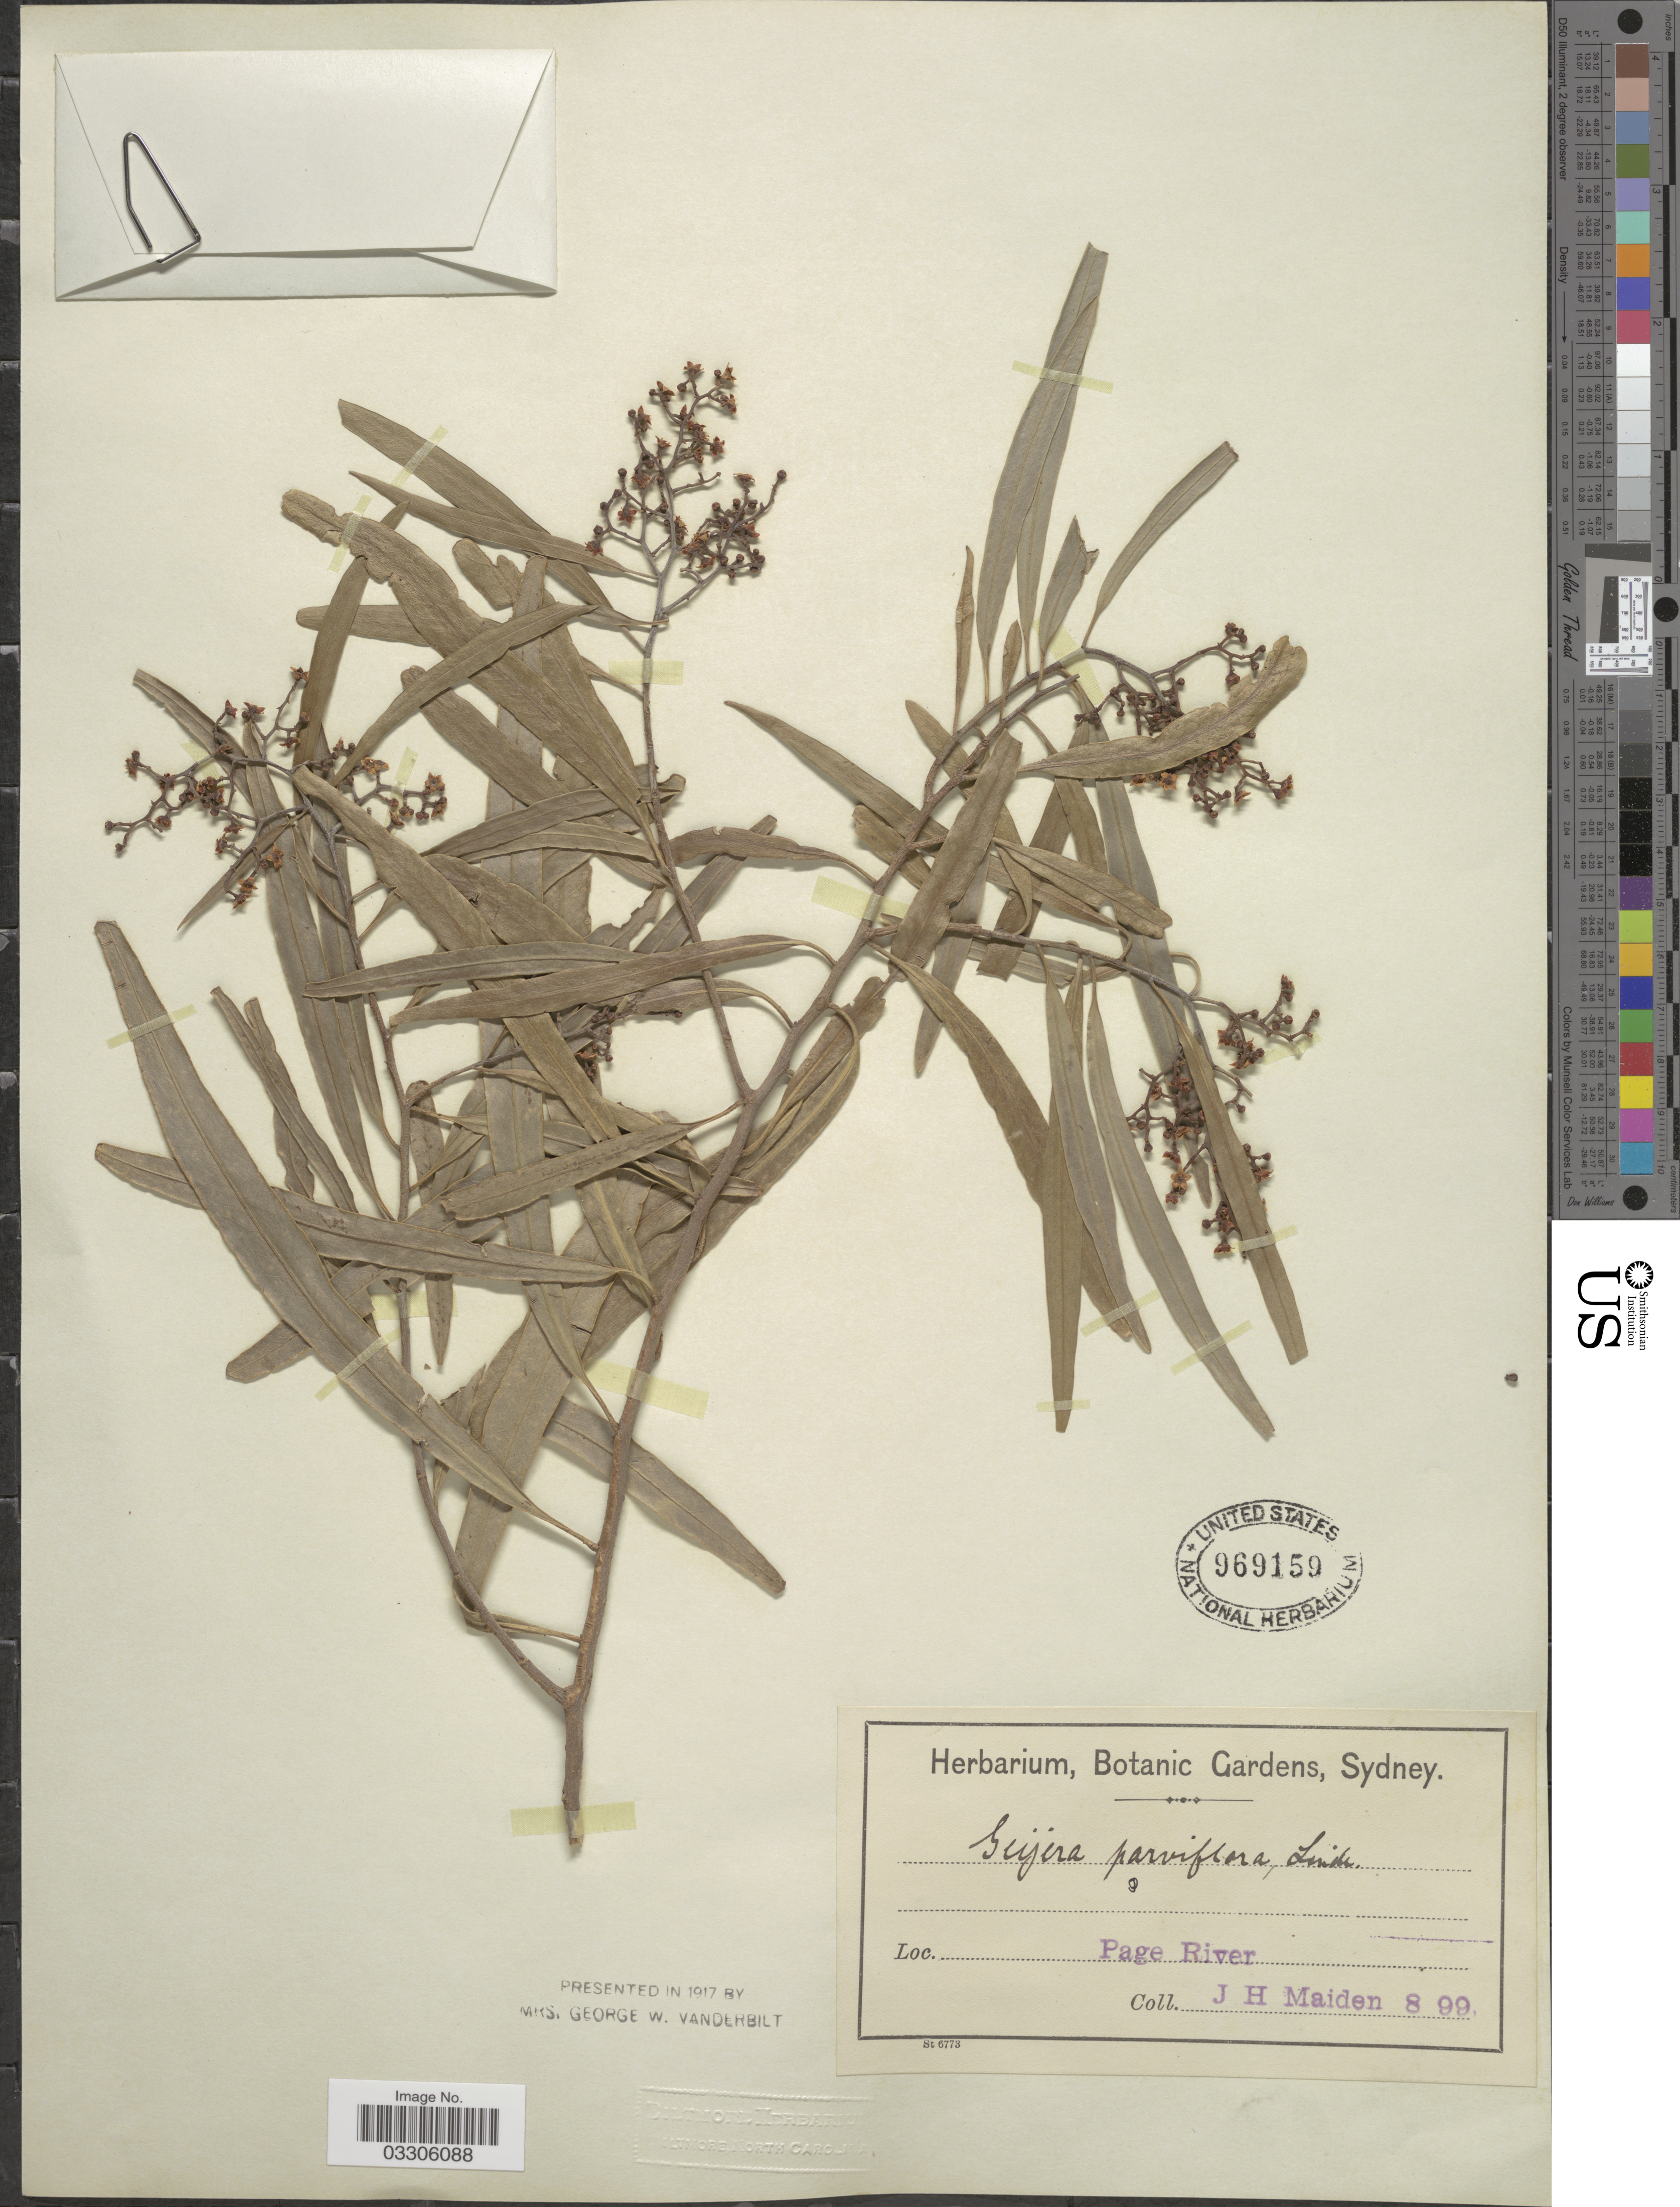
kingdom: Plantae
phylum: Tracheophyta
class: Magnoliopsida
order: Sapindales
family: Rutaceae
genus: Geijera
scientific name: Geijera parviflora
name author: Lindl.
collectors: J. Maiden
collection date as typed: Transcribed d/m/y: /8/99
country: Australia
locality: Page River.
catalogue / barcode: US 969159